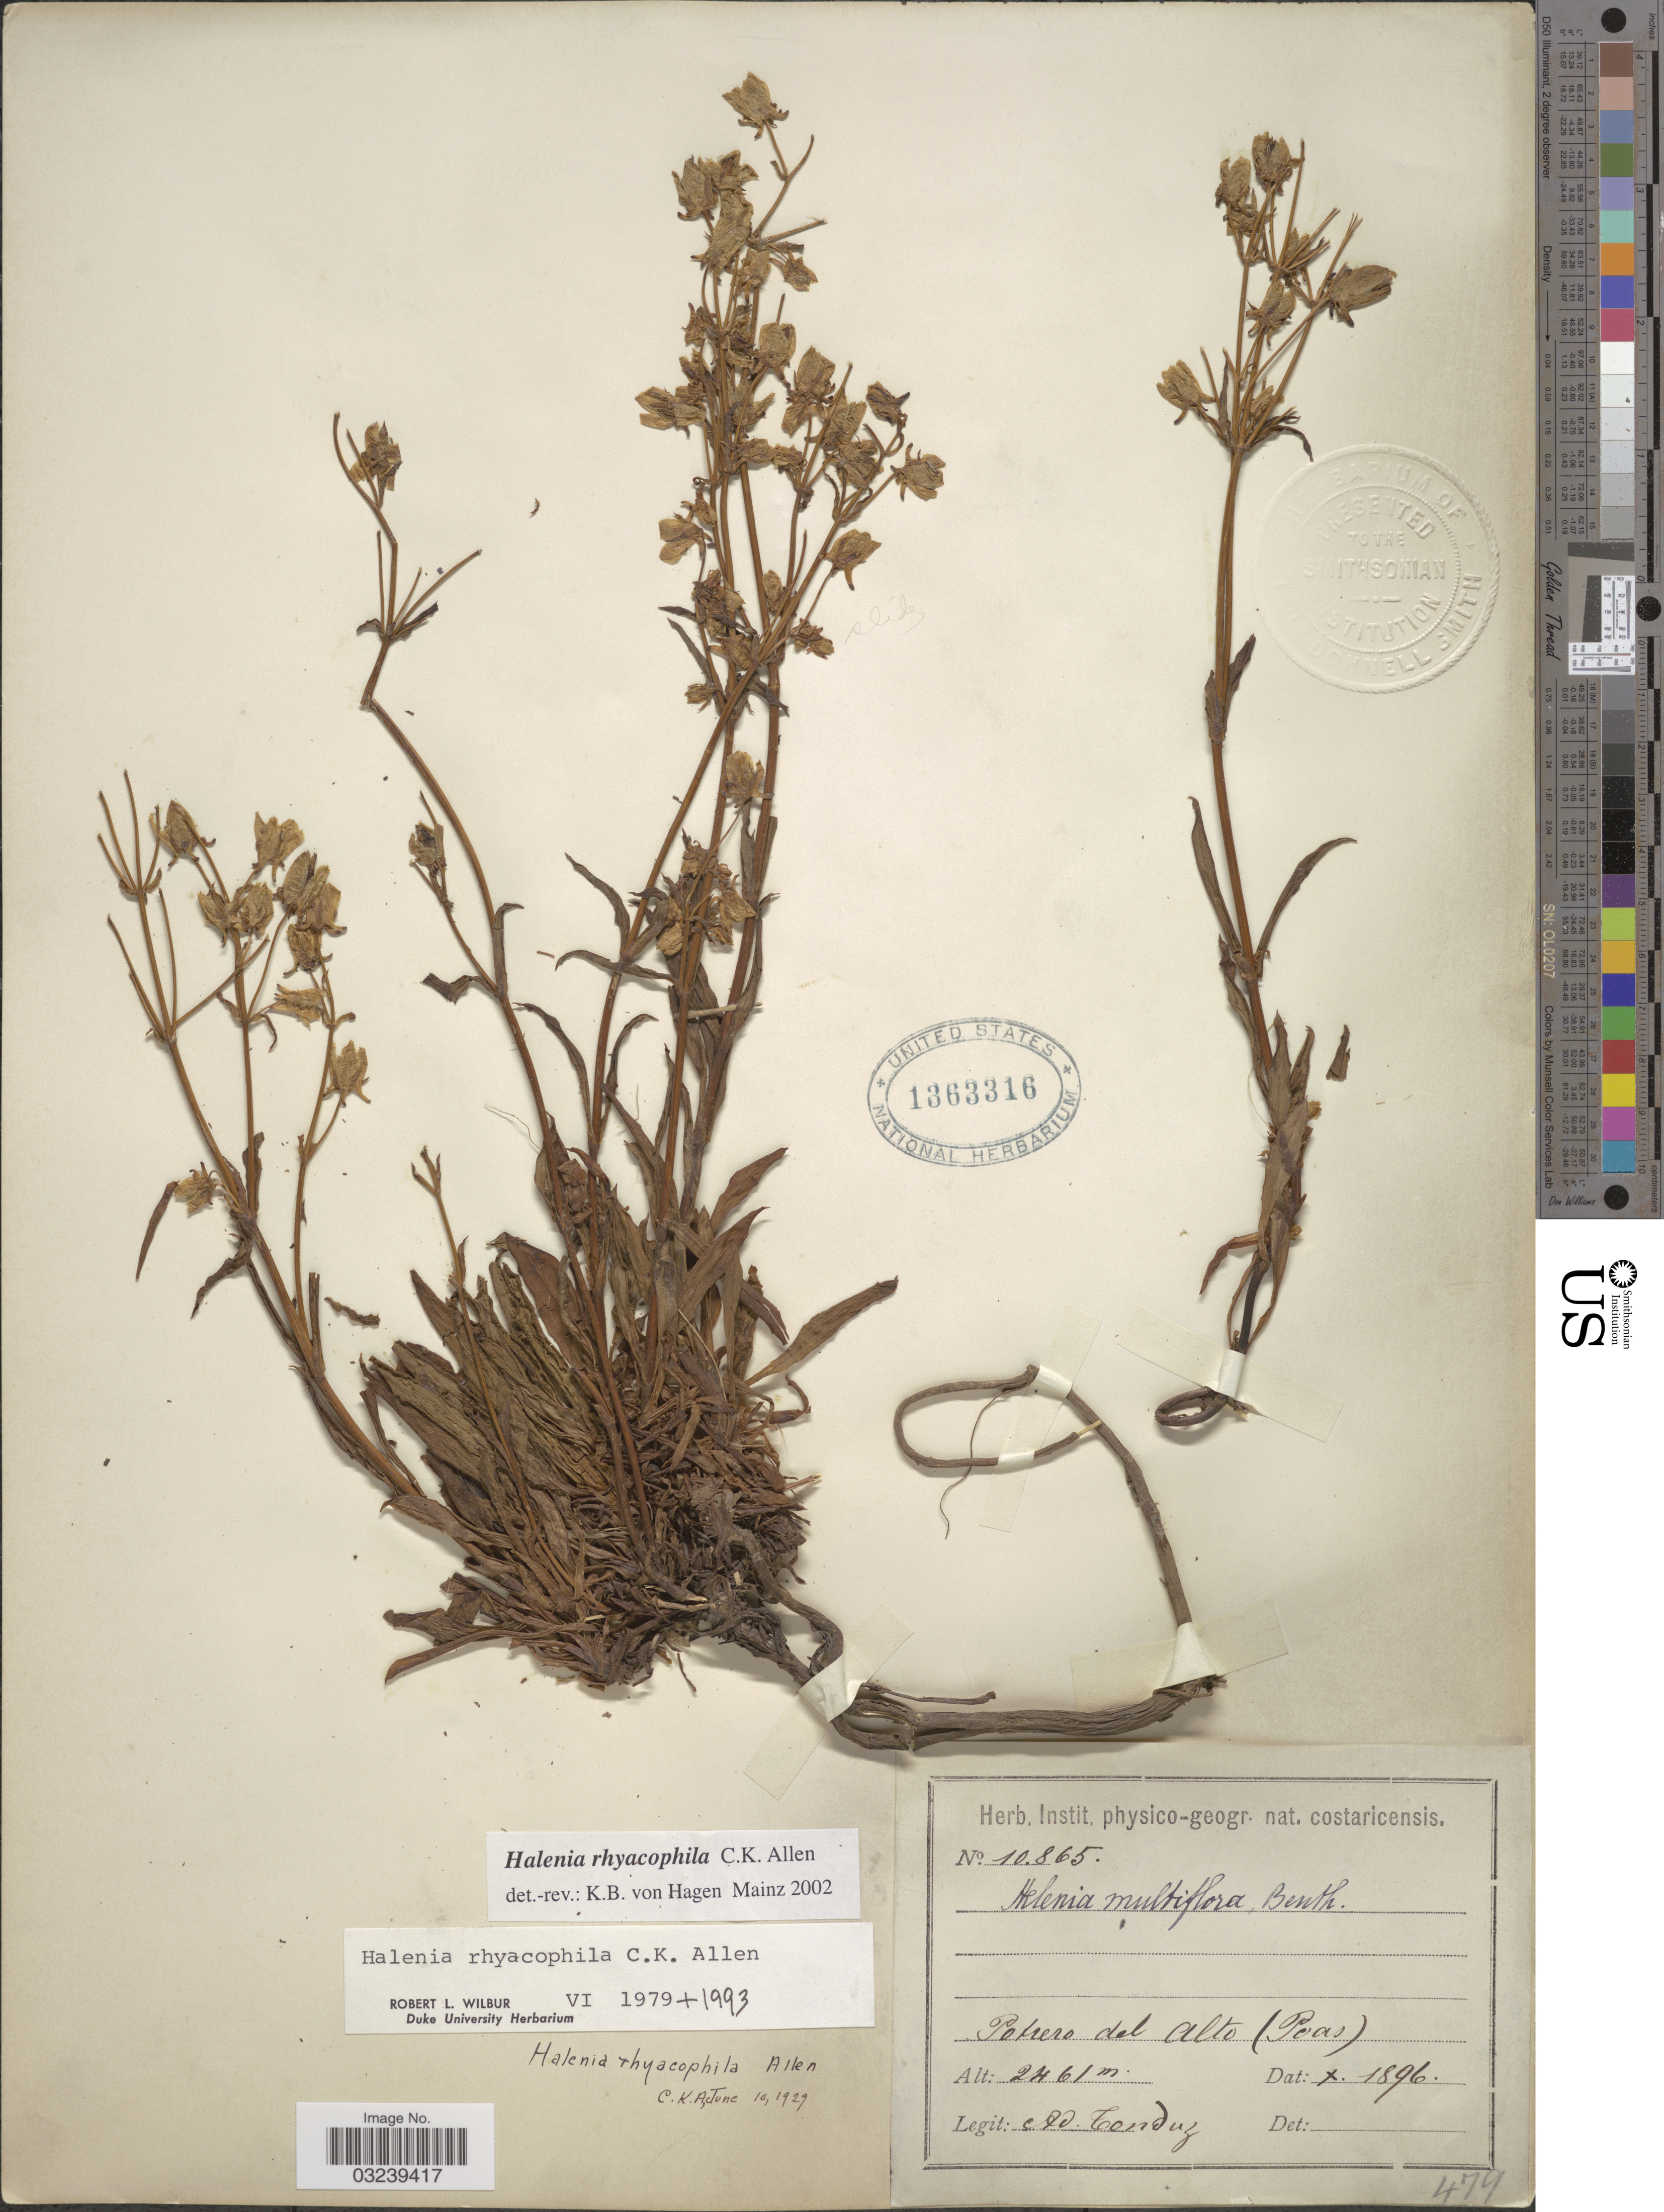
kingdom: Plantae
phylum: Tracheophyta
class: Magnoliopsida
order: Gentianales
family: Gentianaceae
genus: Halenia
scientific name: Halenia rhyacophila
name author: C.K. Allen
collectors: A. Tonduz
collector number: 10865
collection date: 1896-10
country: Costa Rica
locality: Potrero del Alto (Poas).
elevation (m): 2461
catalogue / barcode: US 1363316